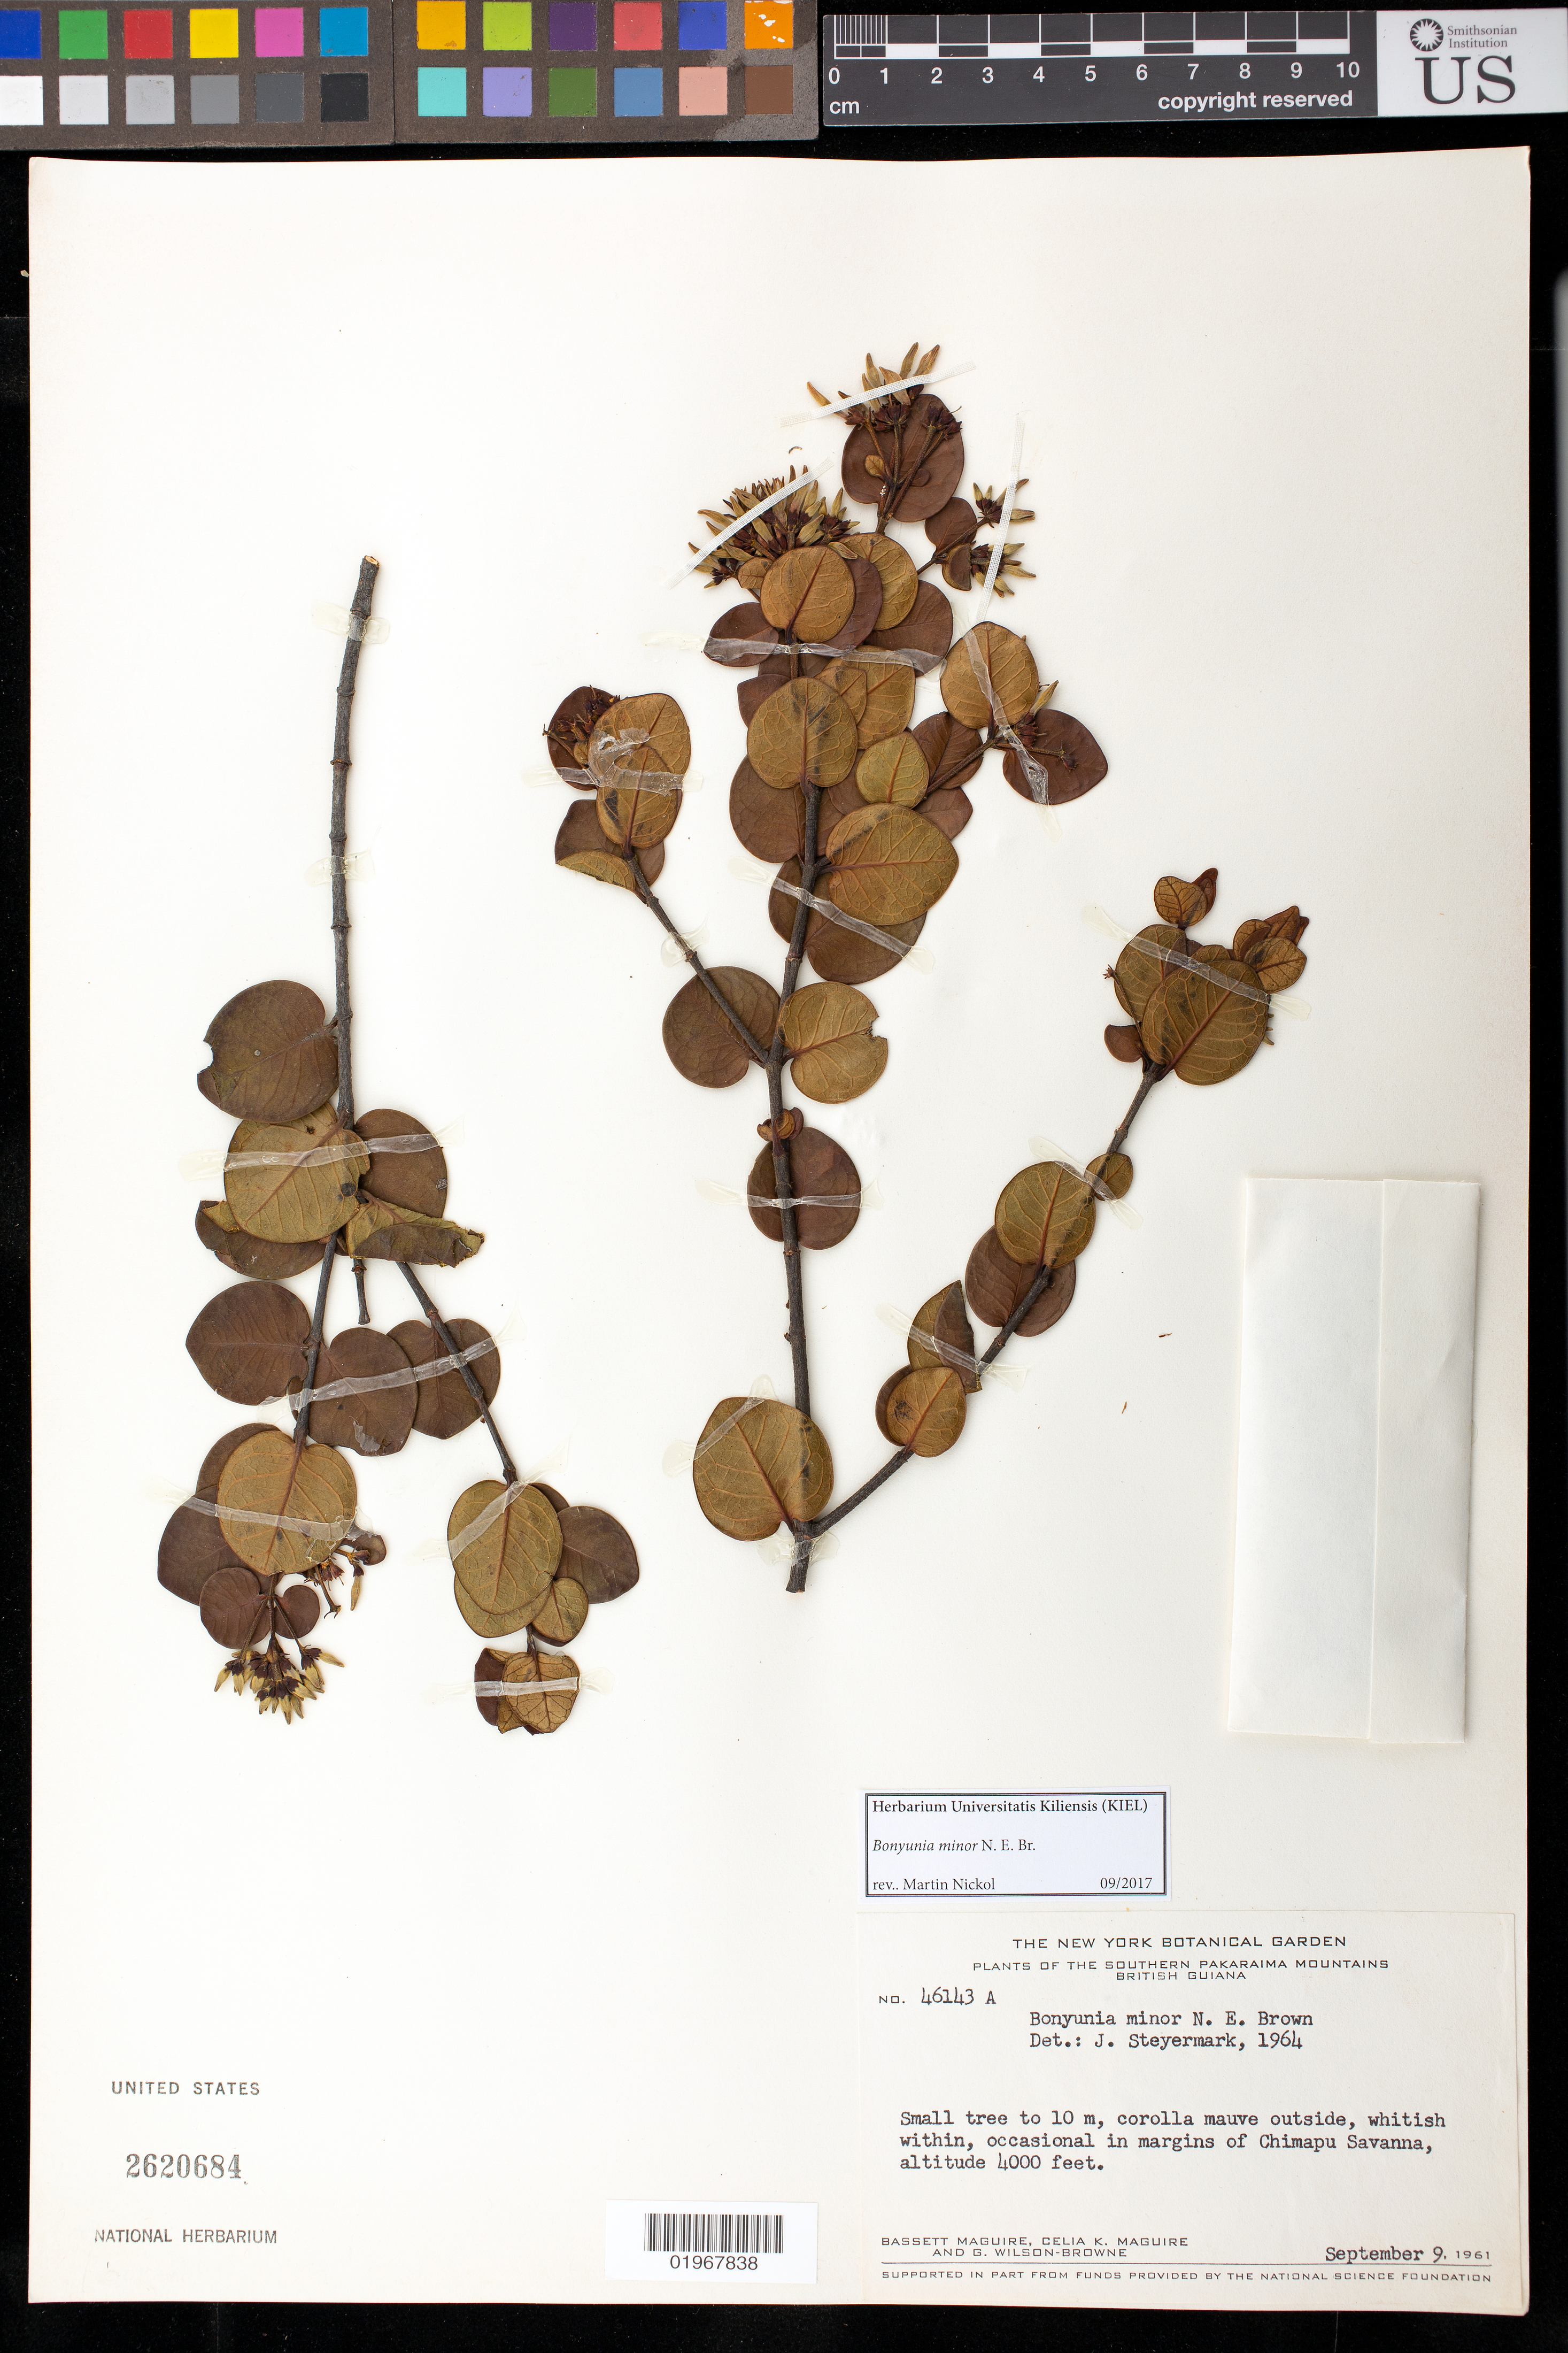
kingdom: Plantae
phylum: Tracheophyta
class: Magnoliopsida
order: Gentianales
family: Loganiaceae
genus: Bonyunia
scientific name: Bonyunia minor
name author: N.E. Br.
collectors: B. Maguire, C. K. Maguire & G. Wilson-Browne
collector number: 46143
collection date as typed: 9-Sep-61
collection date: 1961-09-09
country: Guyana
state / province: Potaro-Siparuni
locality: Chimapu Savanna, southern Pakaraima Mts.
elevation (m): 1219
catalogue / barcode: US 2620684